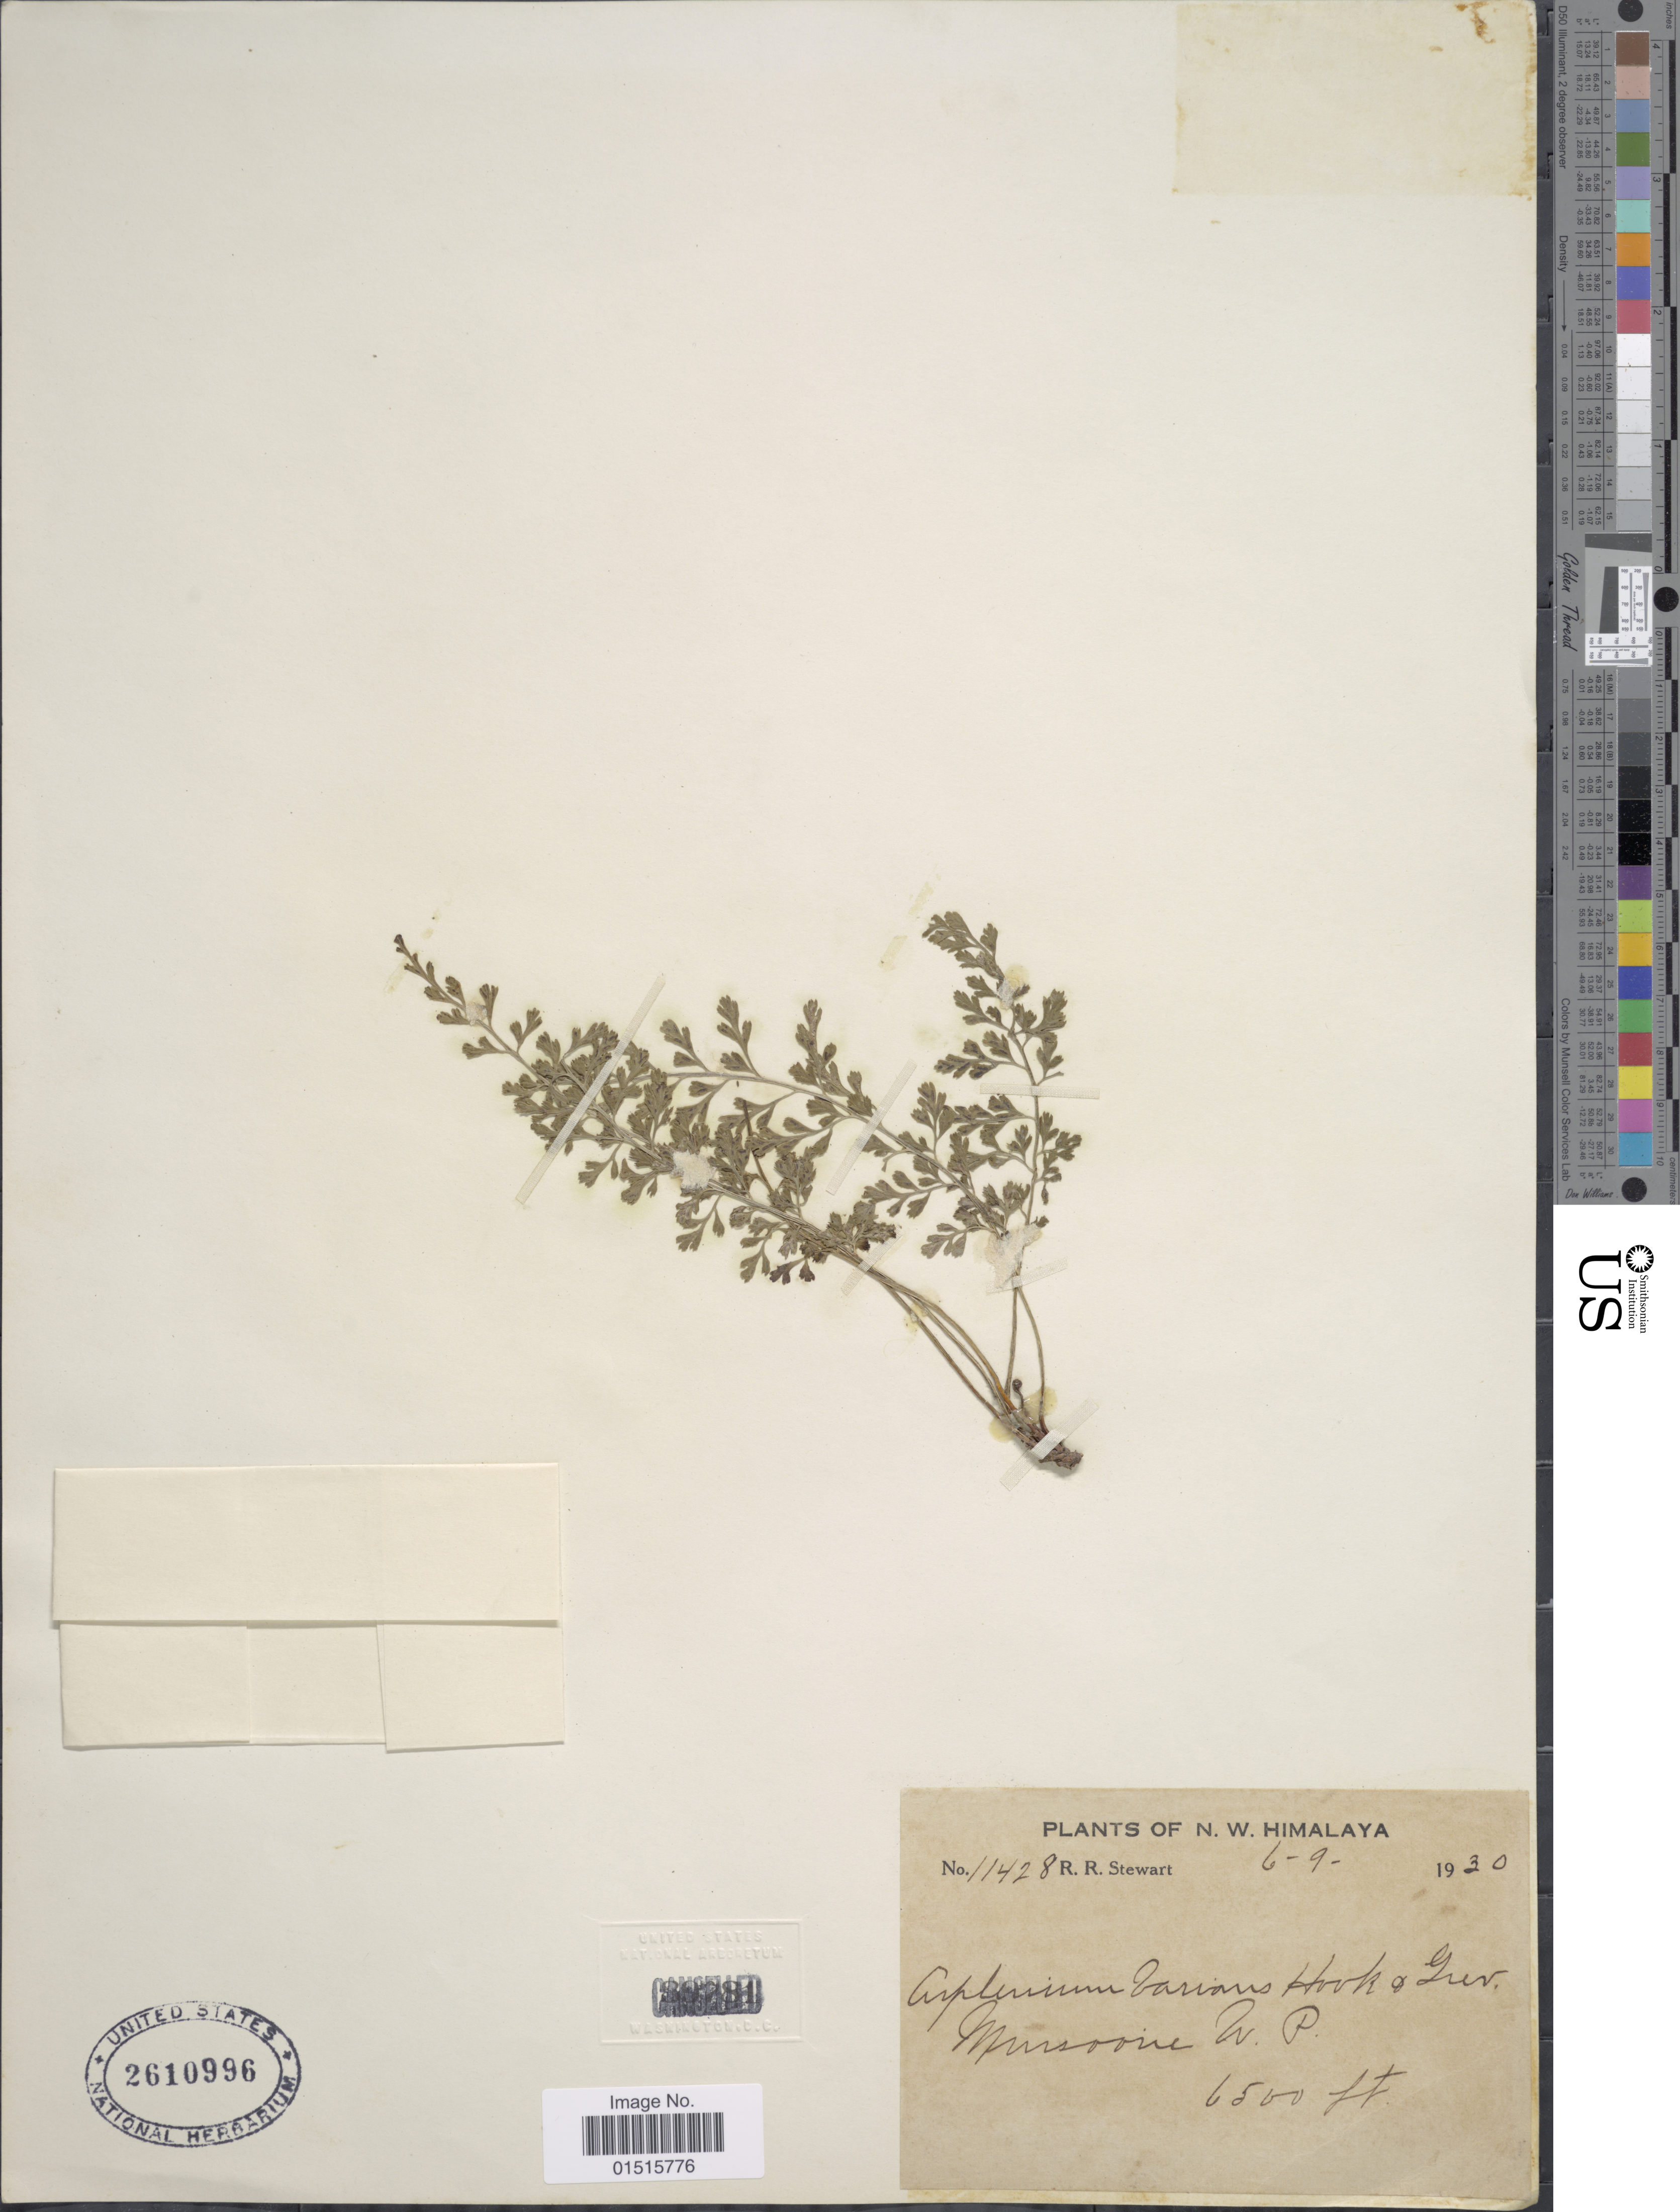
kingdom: Plantae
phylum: Tracheophyta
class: Polypodiopsida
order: Polypodiales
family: Aspleniaceae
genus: Asplenium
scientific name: Asplenium varians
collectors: R. R. Stewart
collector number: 11428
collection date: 1930-09-06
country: India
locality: N.W. Himalaya, Mussoorie U.P.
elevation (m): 1981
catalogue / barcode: US 2610996